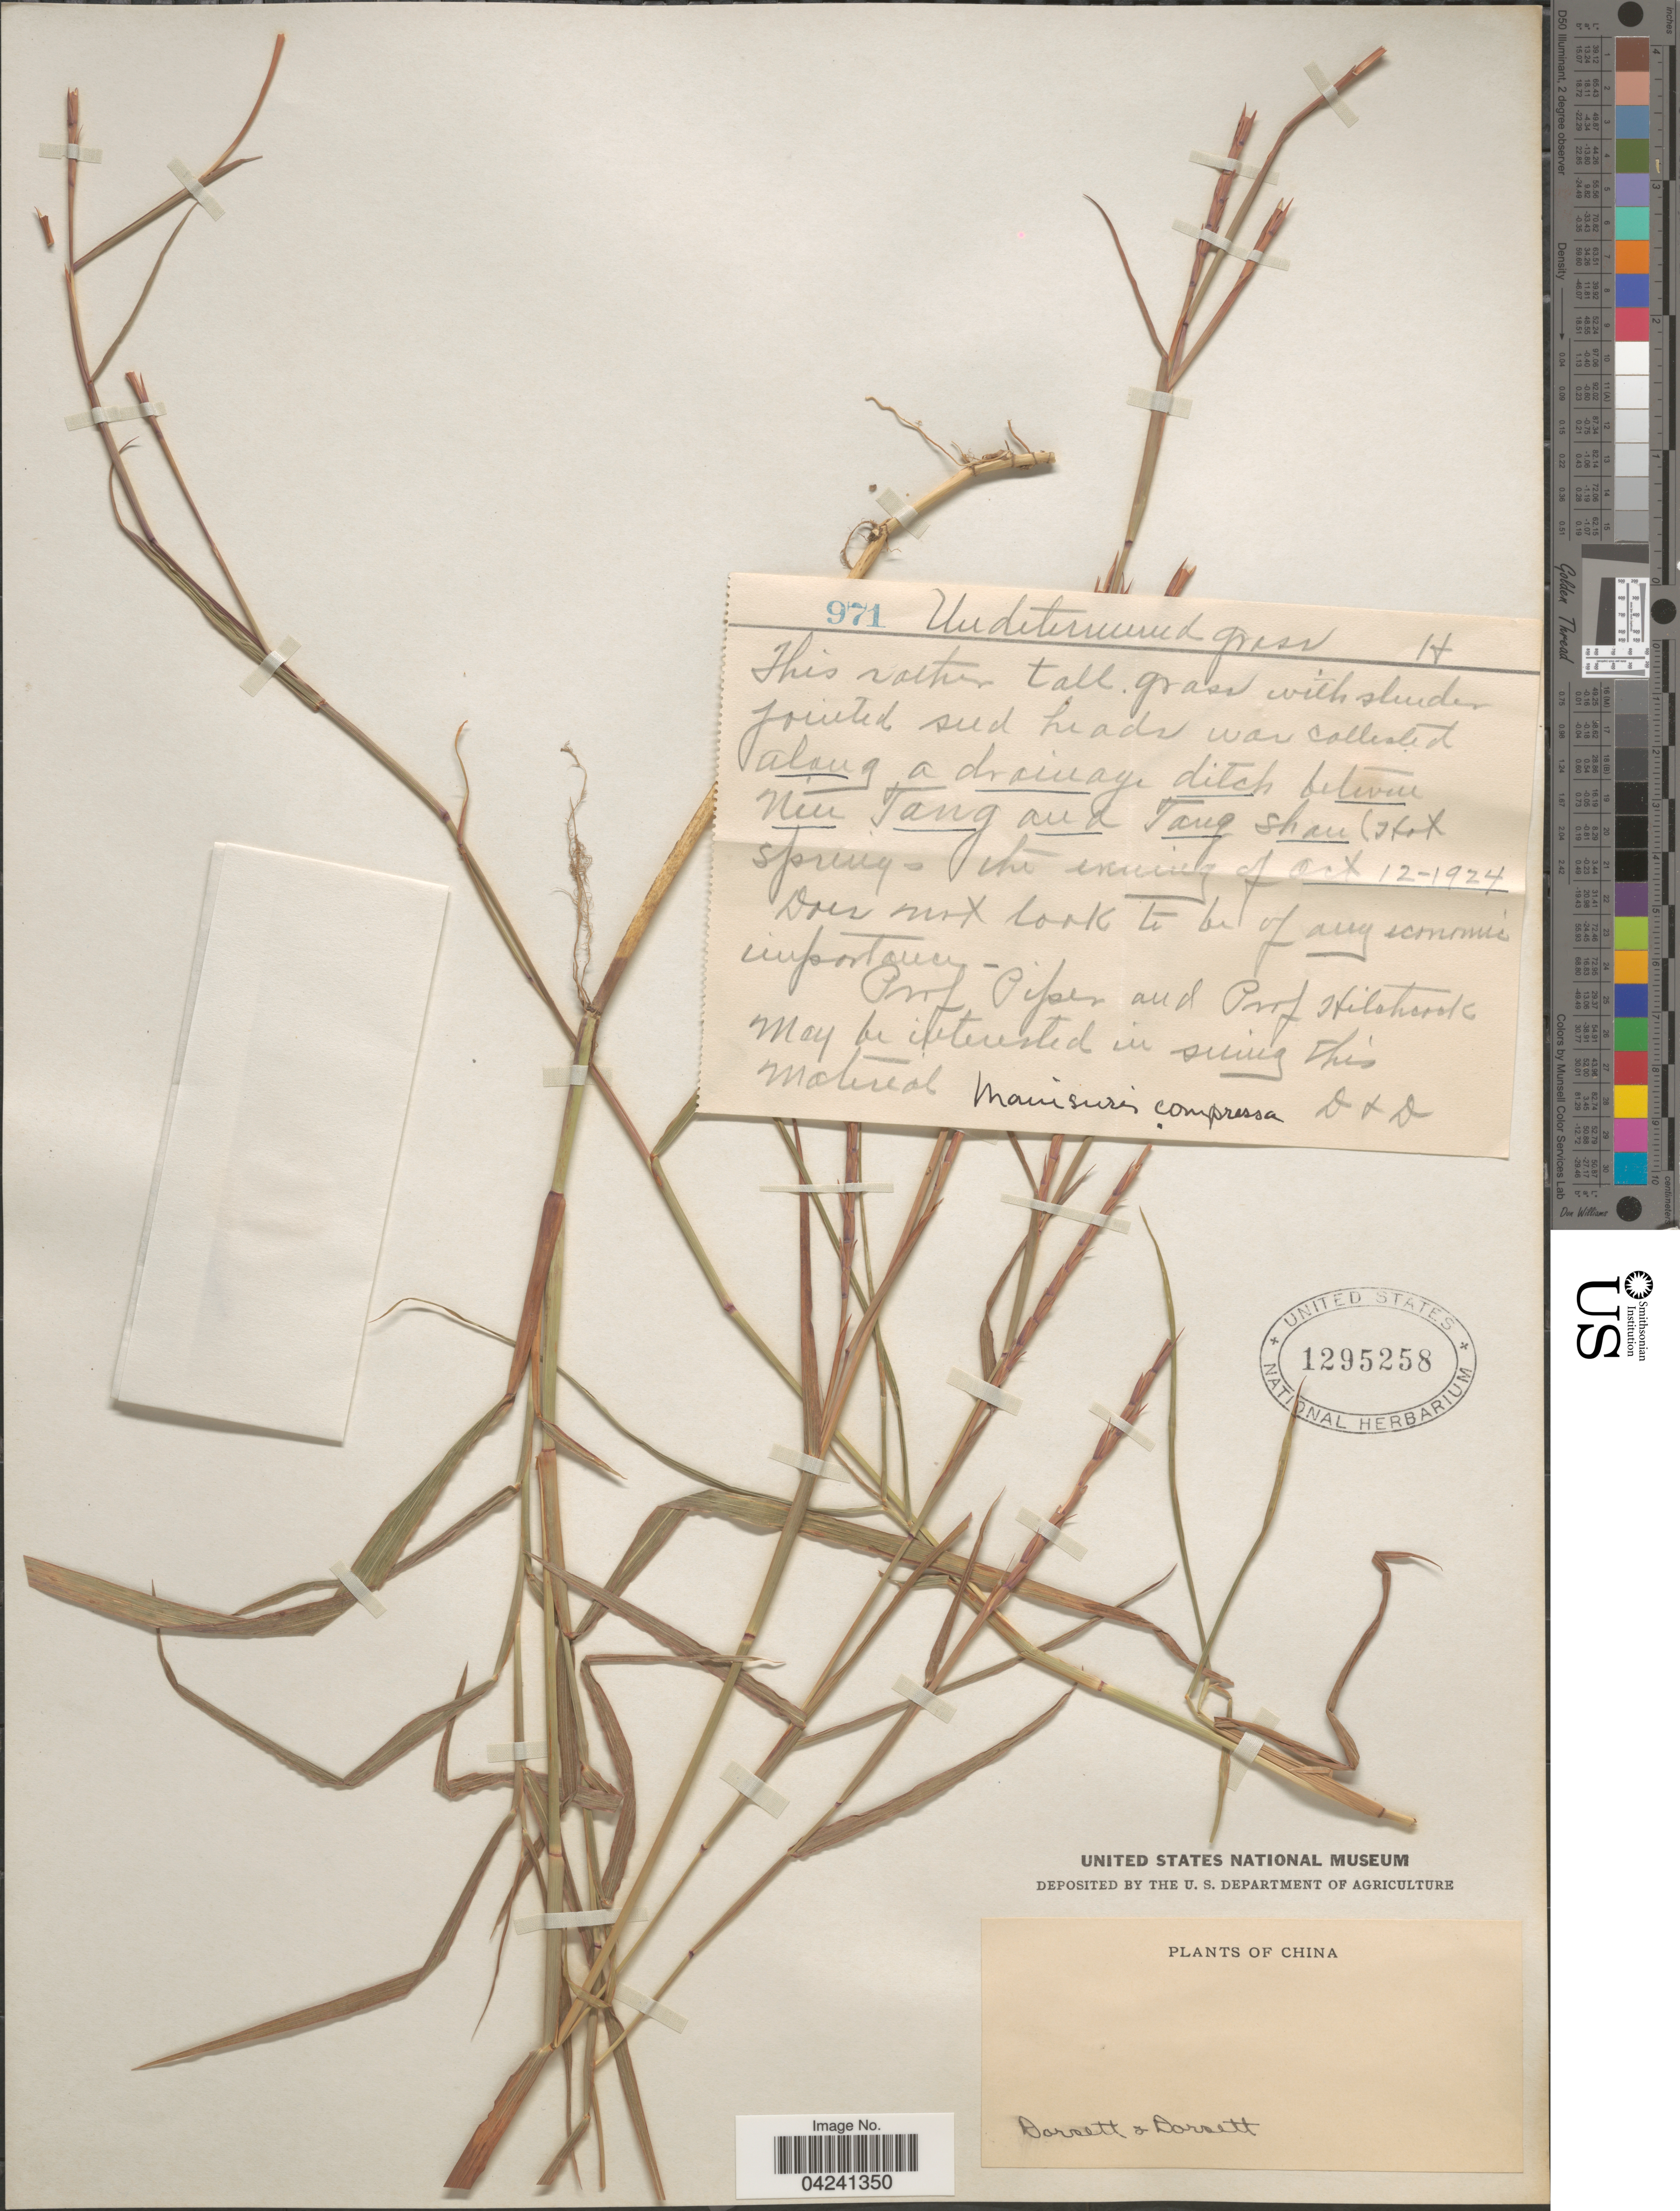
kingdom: Plantae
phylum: Tracheophyta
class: Liliopsida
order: Poales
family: Poaceae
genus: Hemarthria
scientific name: Hemarthria compressa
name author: (L.) R. Br.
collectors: -- Dorsett & -- Dorsett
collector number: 971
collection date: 1924-10-12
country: China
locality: Along a drainage ditch between Neu [interpreted] Tang and Tang Shan.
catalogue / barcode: US 1295258